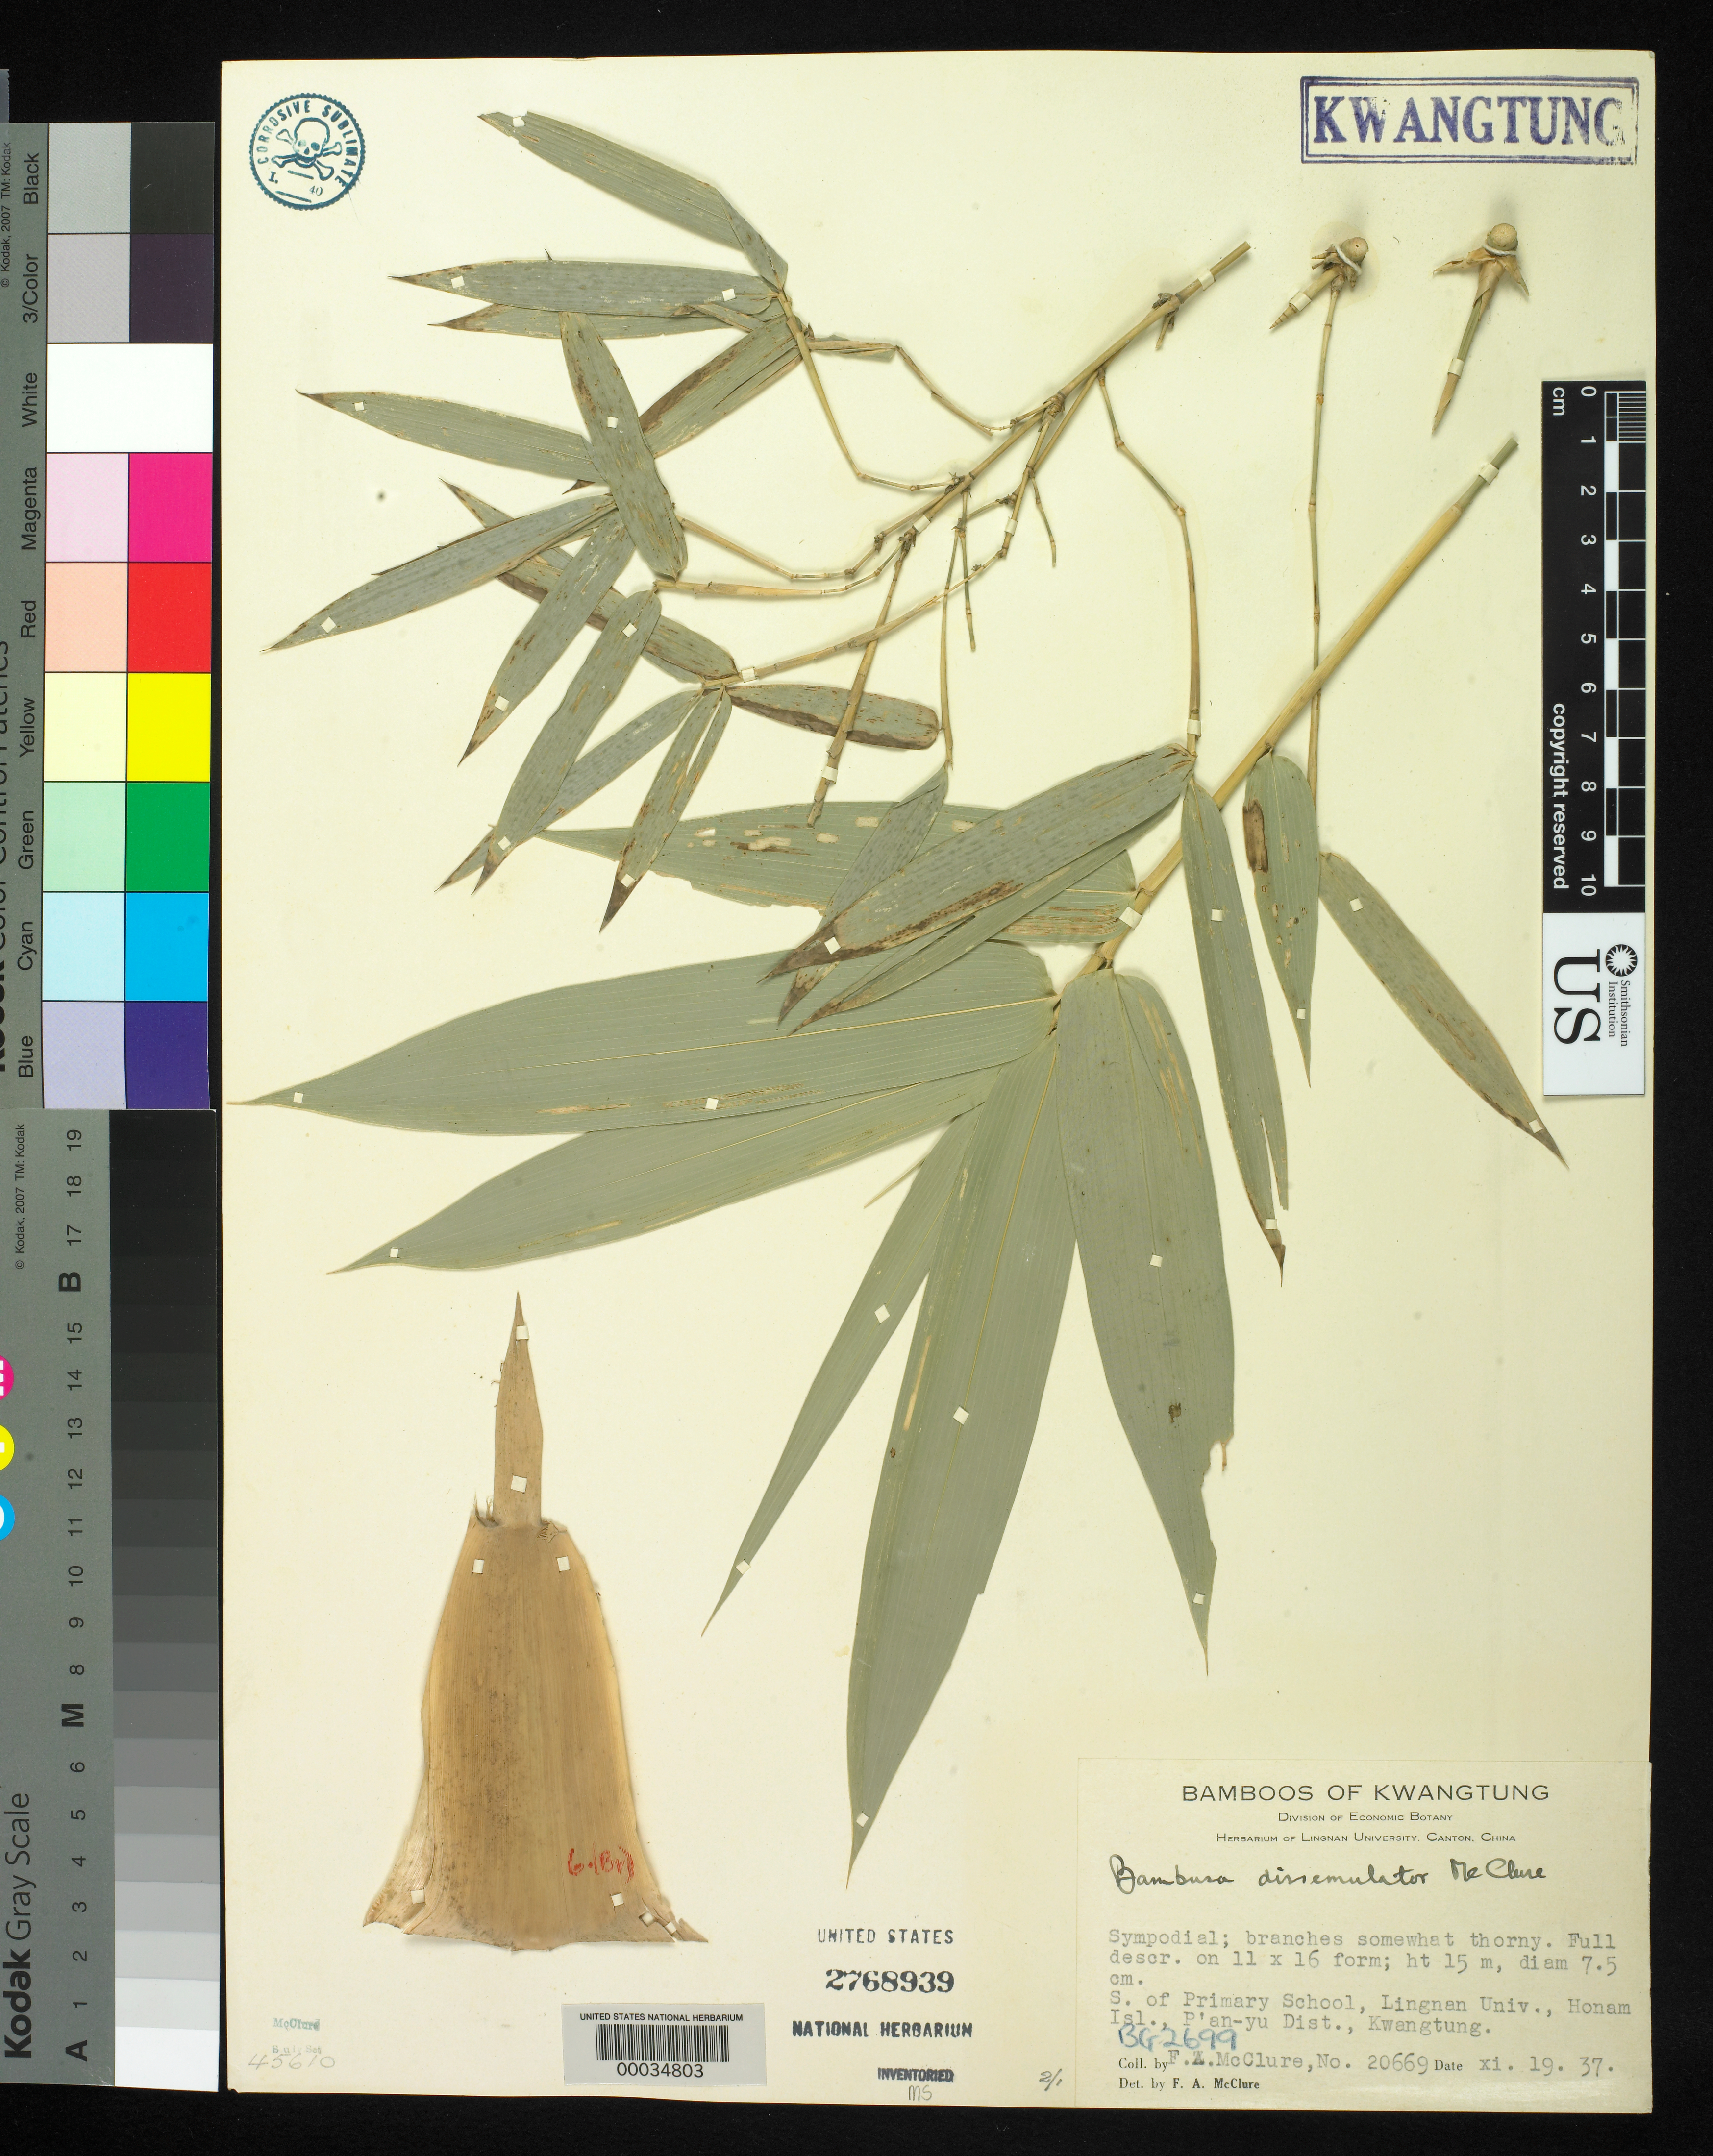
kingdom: Plantae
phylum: Tracheophyta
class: Liliopsida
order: Poales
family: Poaceae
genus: Bambusa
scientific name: Bambusa dissimulator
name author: McClure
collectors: F. A. McClure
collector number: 20669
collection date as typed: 19 Nov 1937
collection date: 1937-11-19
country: China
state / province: Guangdong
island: Honam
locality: Lingnan university campus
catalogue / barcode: US 2768939